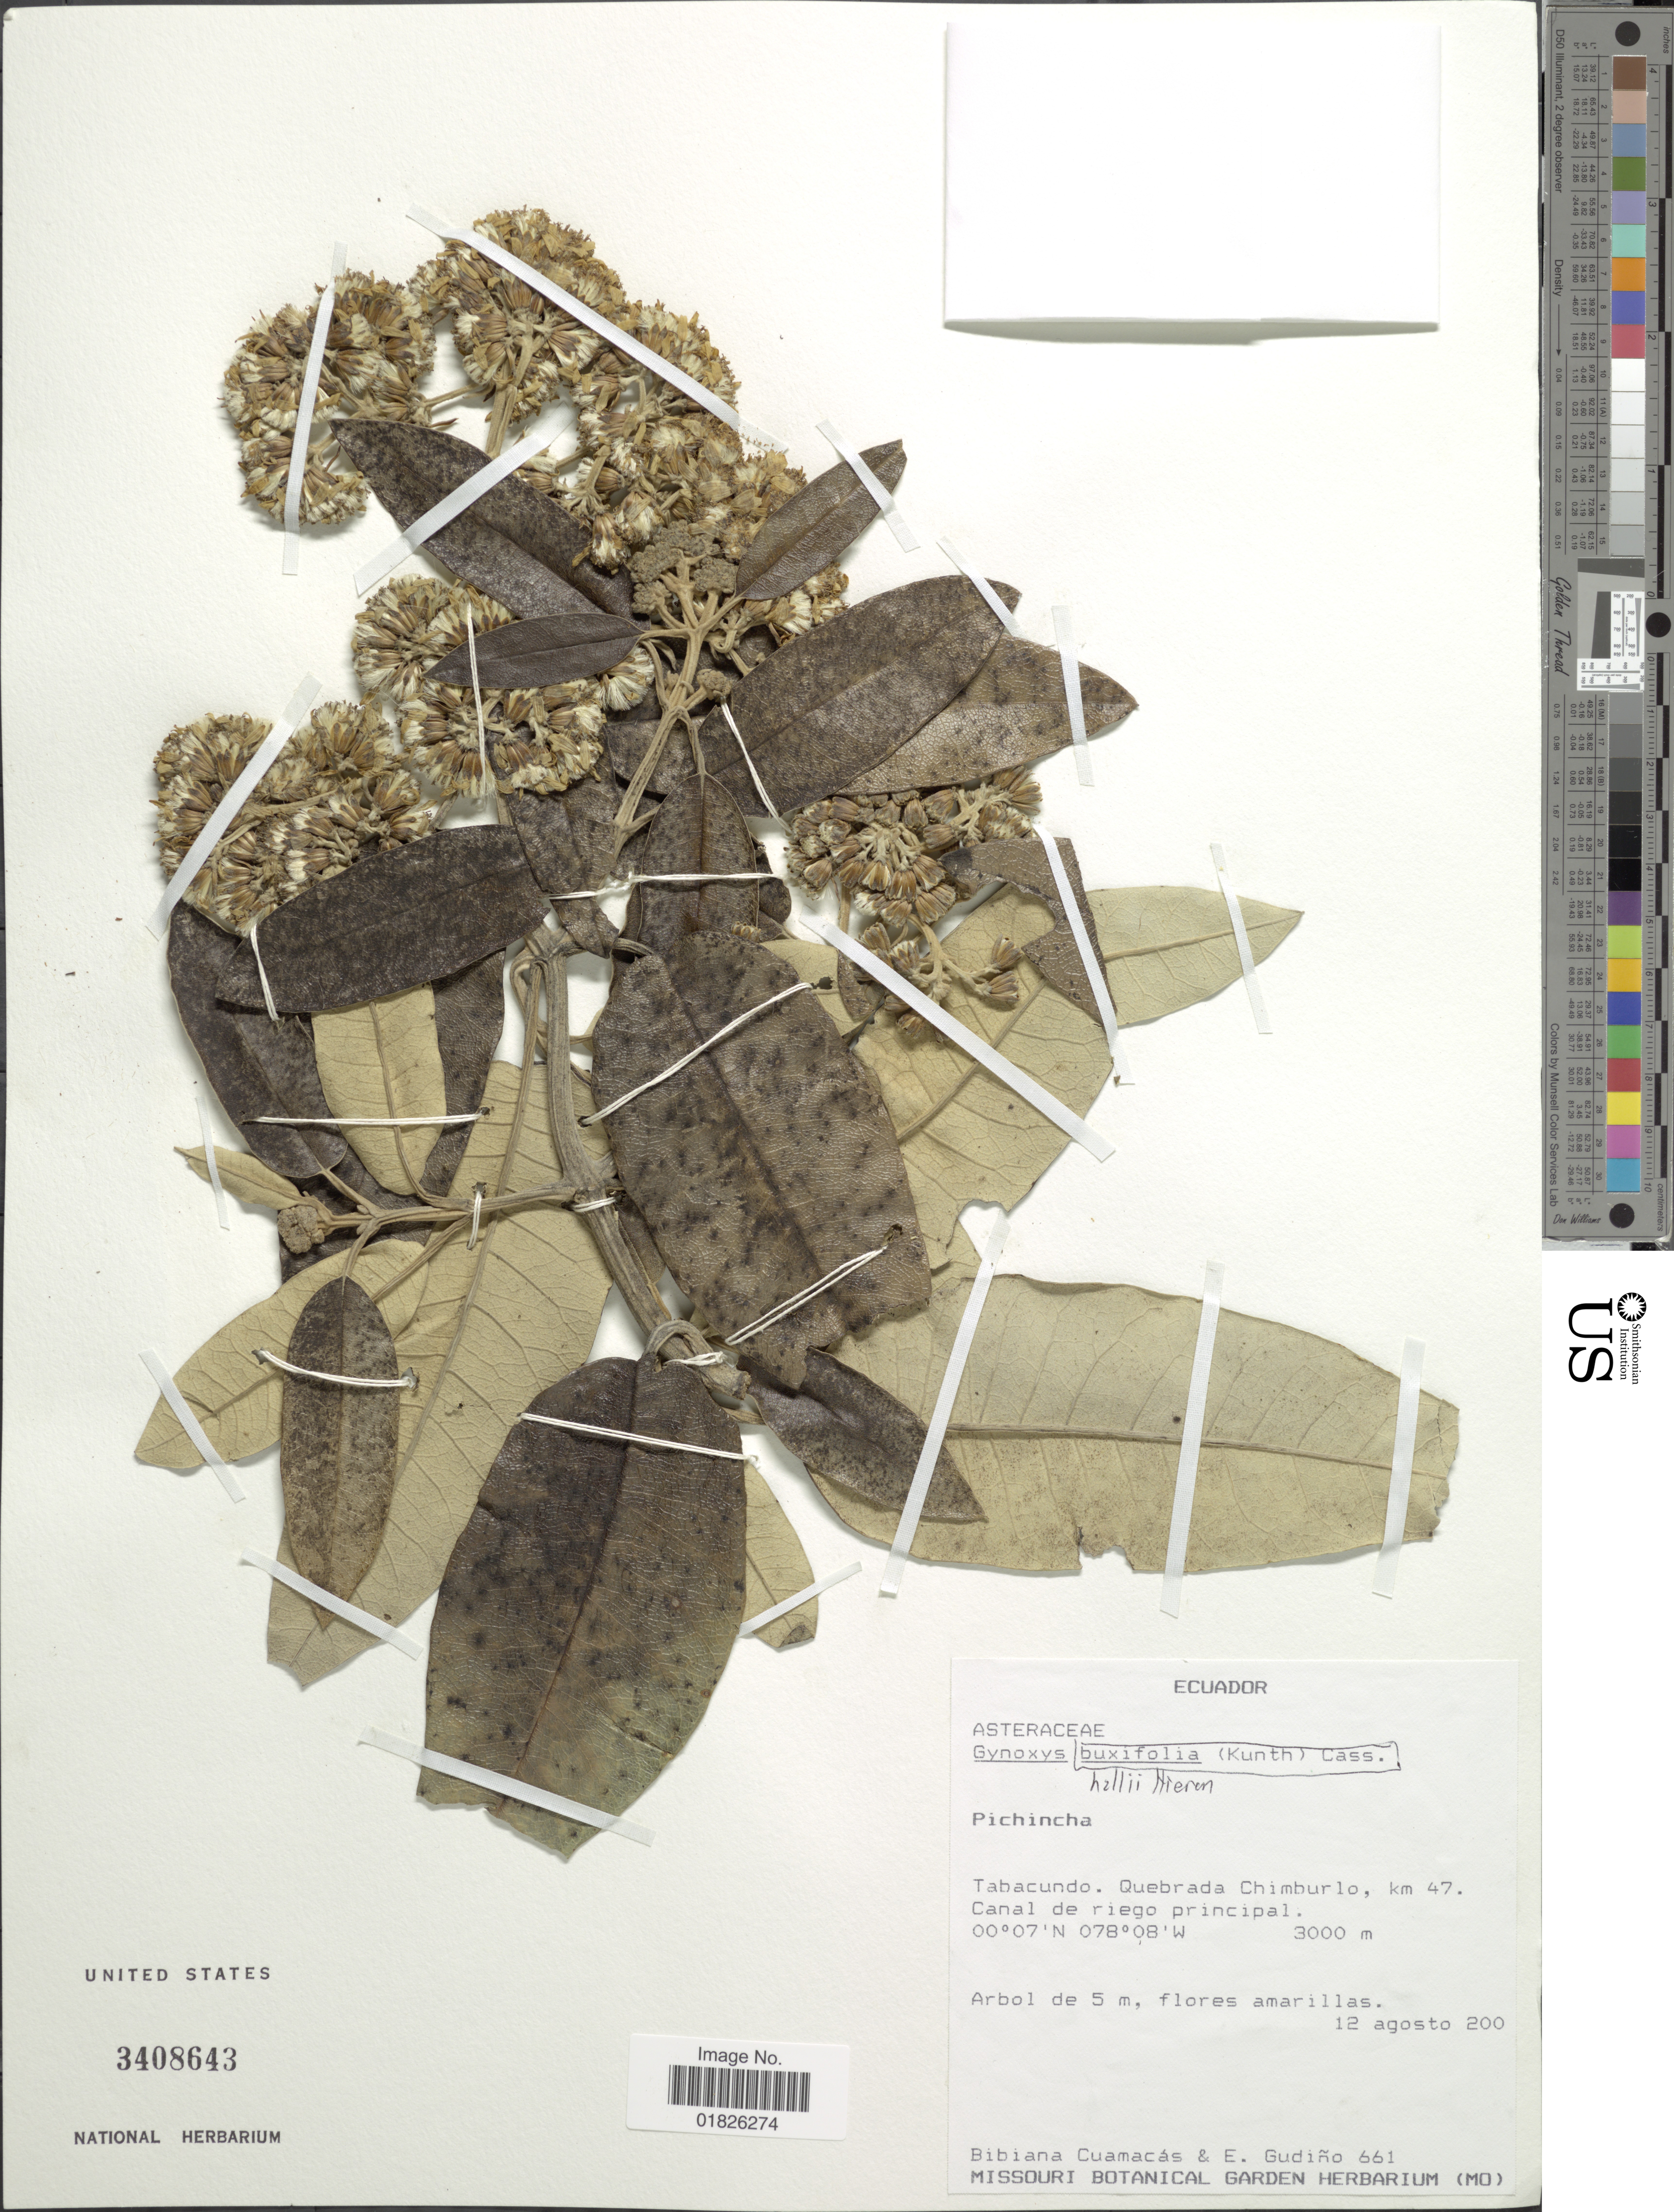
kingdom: Plantae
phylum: Tracheophyta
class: Magnoliopsida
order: Asterales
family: Asteraceae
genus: Gynoxys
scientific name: Gynoxys hallii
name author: Cass.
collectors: B. Cuamacas & E. Gudiño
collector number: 61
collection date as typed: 200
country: Ecuador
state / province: Pichincha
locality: Tabacundo, Quebrada Chimburlo, km 47, Canal de riego principal.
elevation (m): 3000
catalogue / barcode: US 3408643